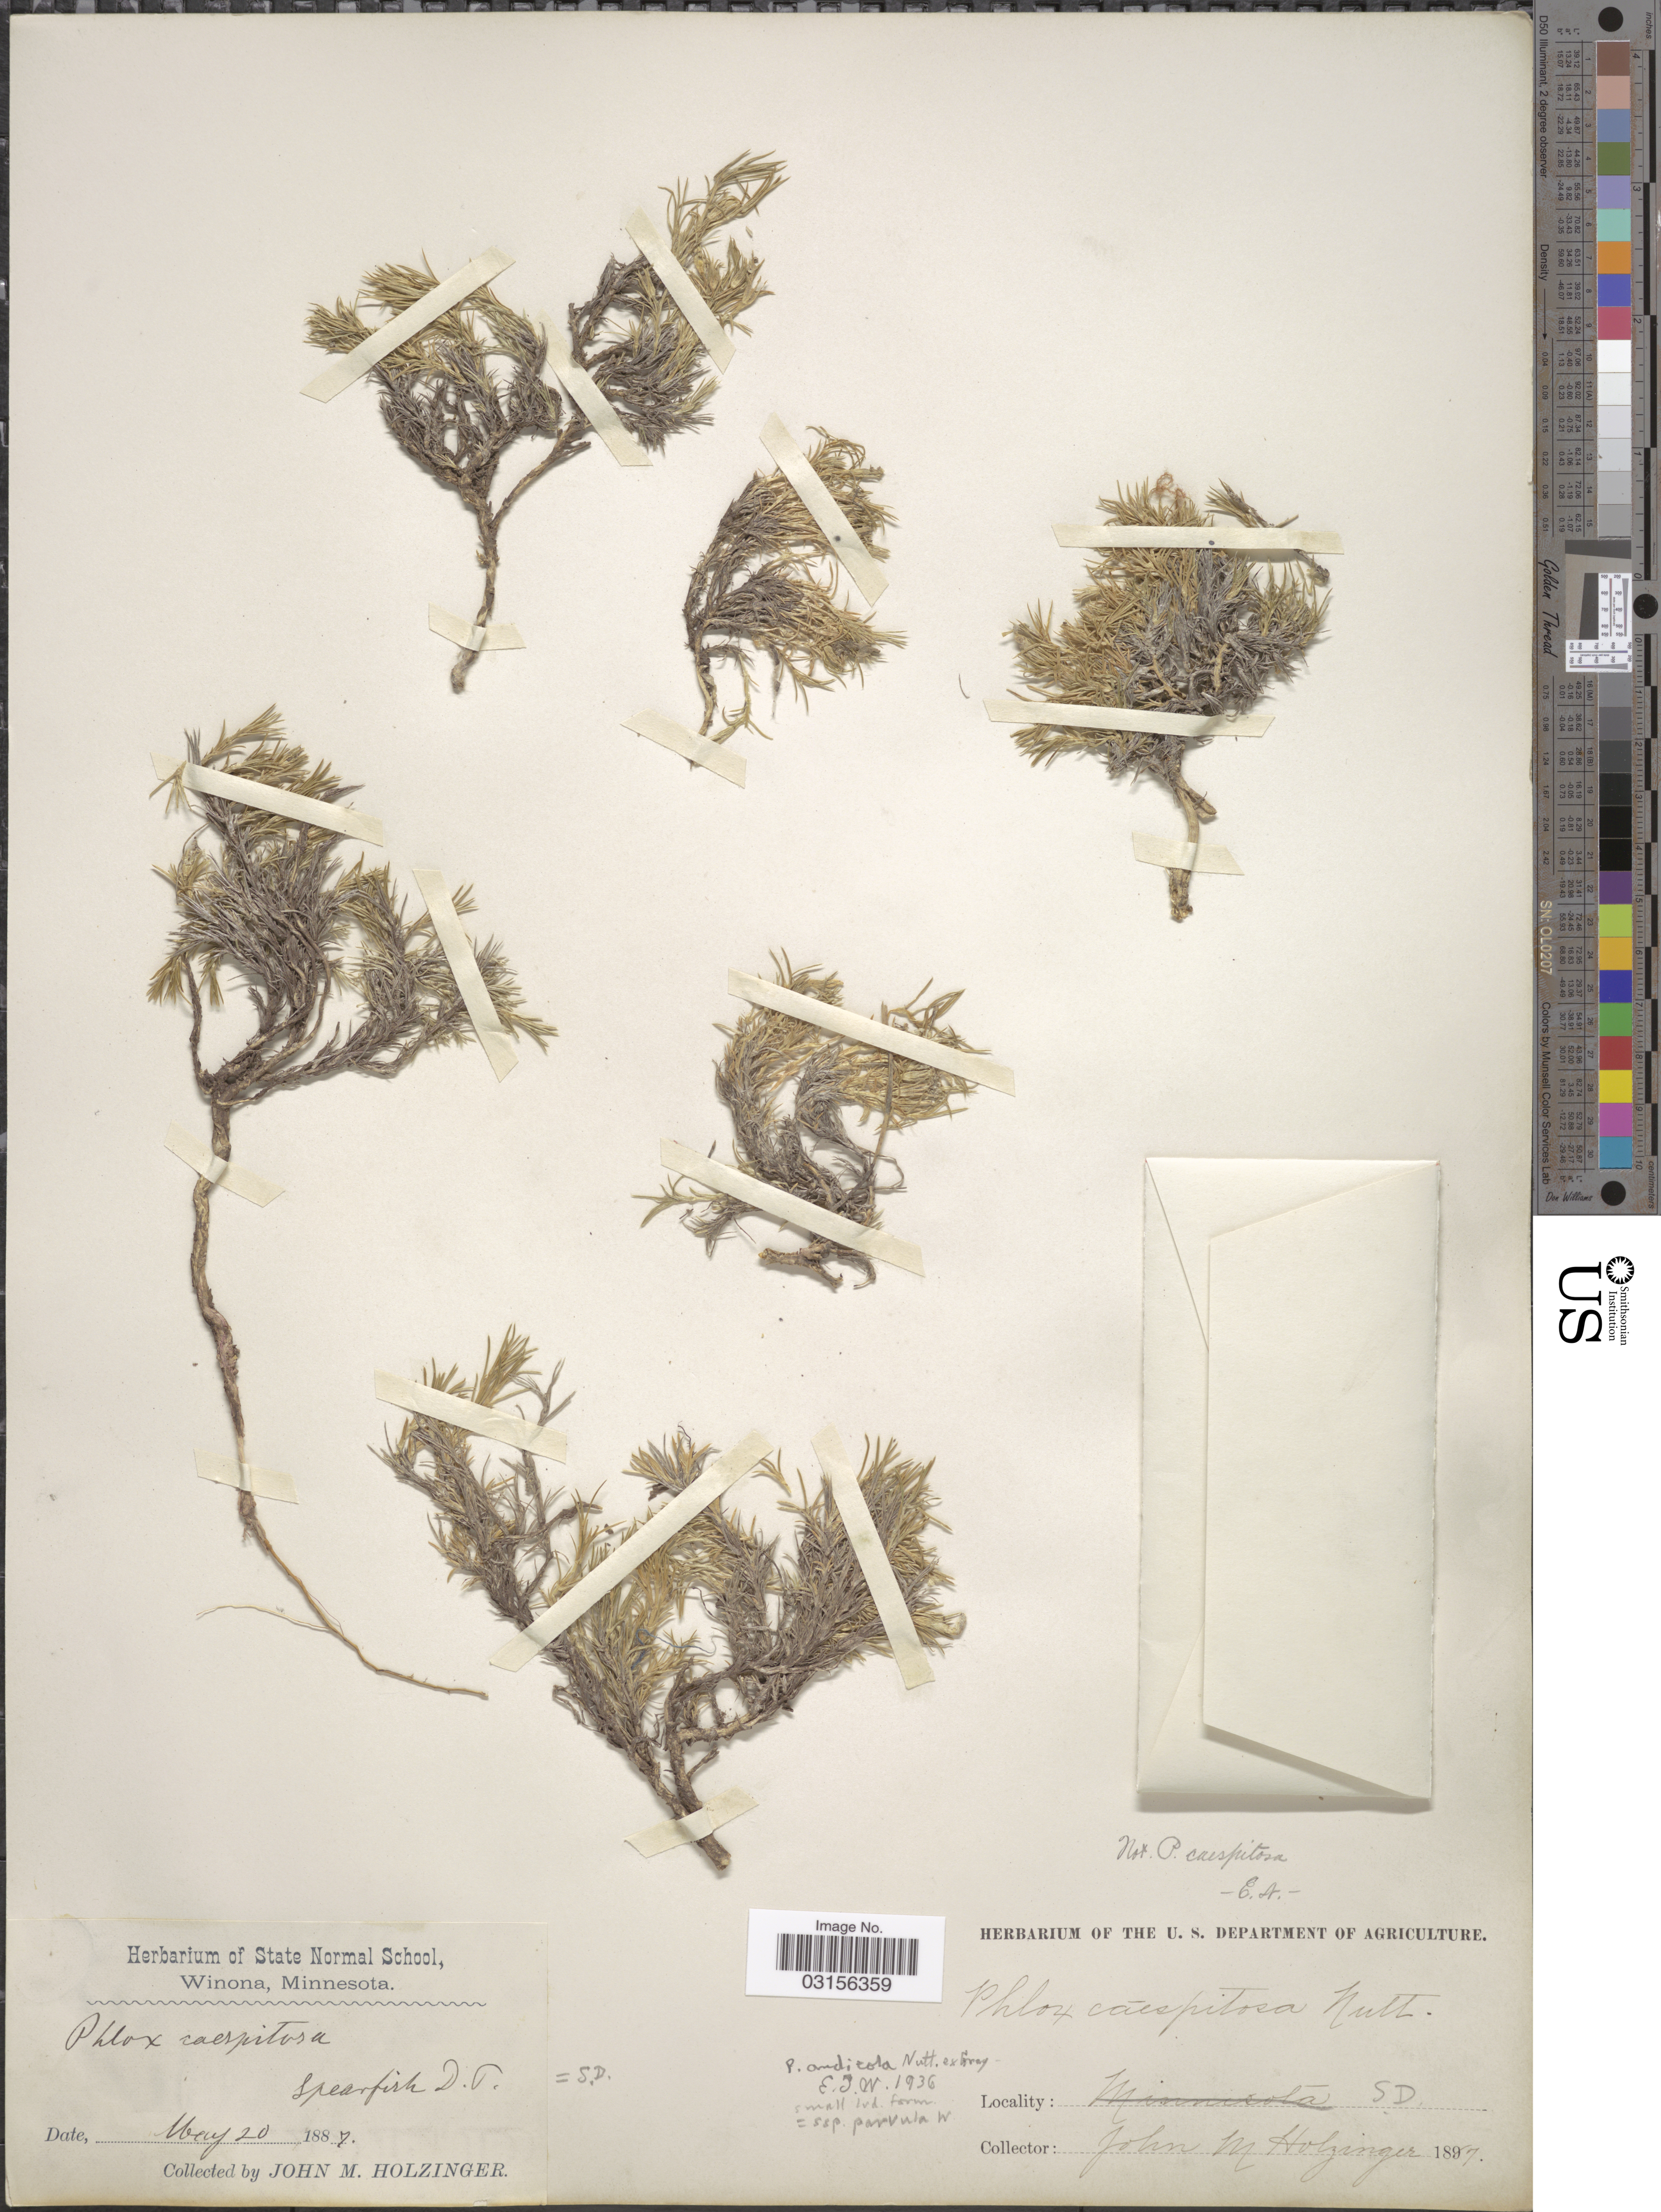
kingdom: Plantae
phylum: Tracheophyta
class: Magnoliopsida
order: Ericales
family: Polemoniaceae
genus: Phlox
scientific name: Phlox andicola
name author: (Britton) E.E. Nelson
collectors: J. M. Holzinger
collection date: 1887-05-20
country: United States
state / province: South Dakota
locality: Spearfish D. T., S. D.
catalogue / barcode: US 103135